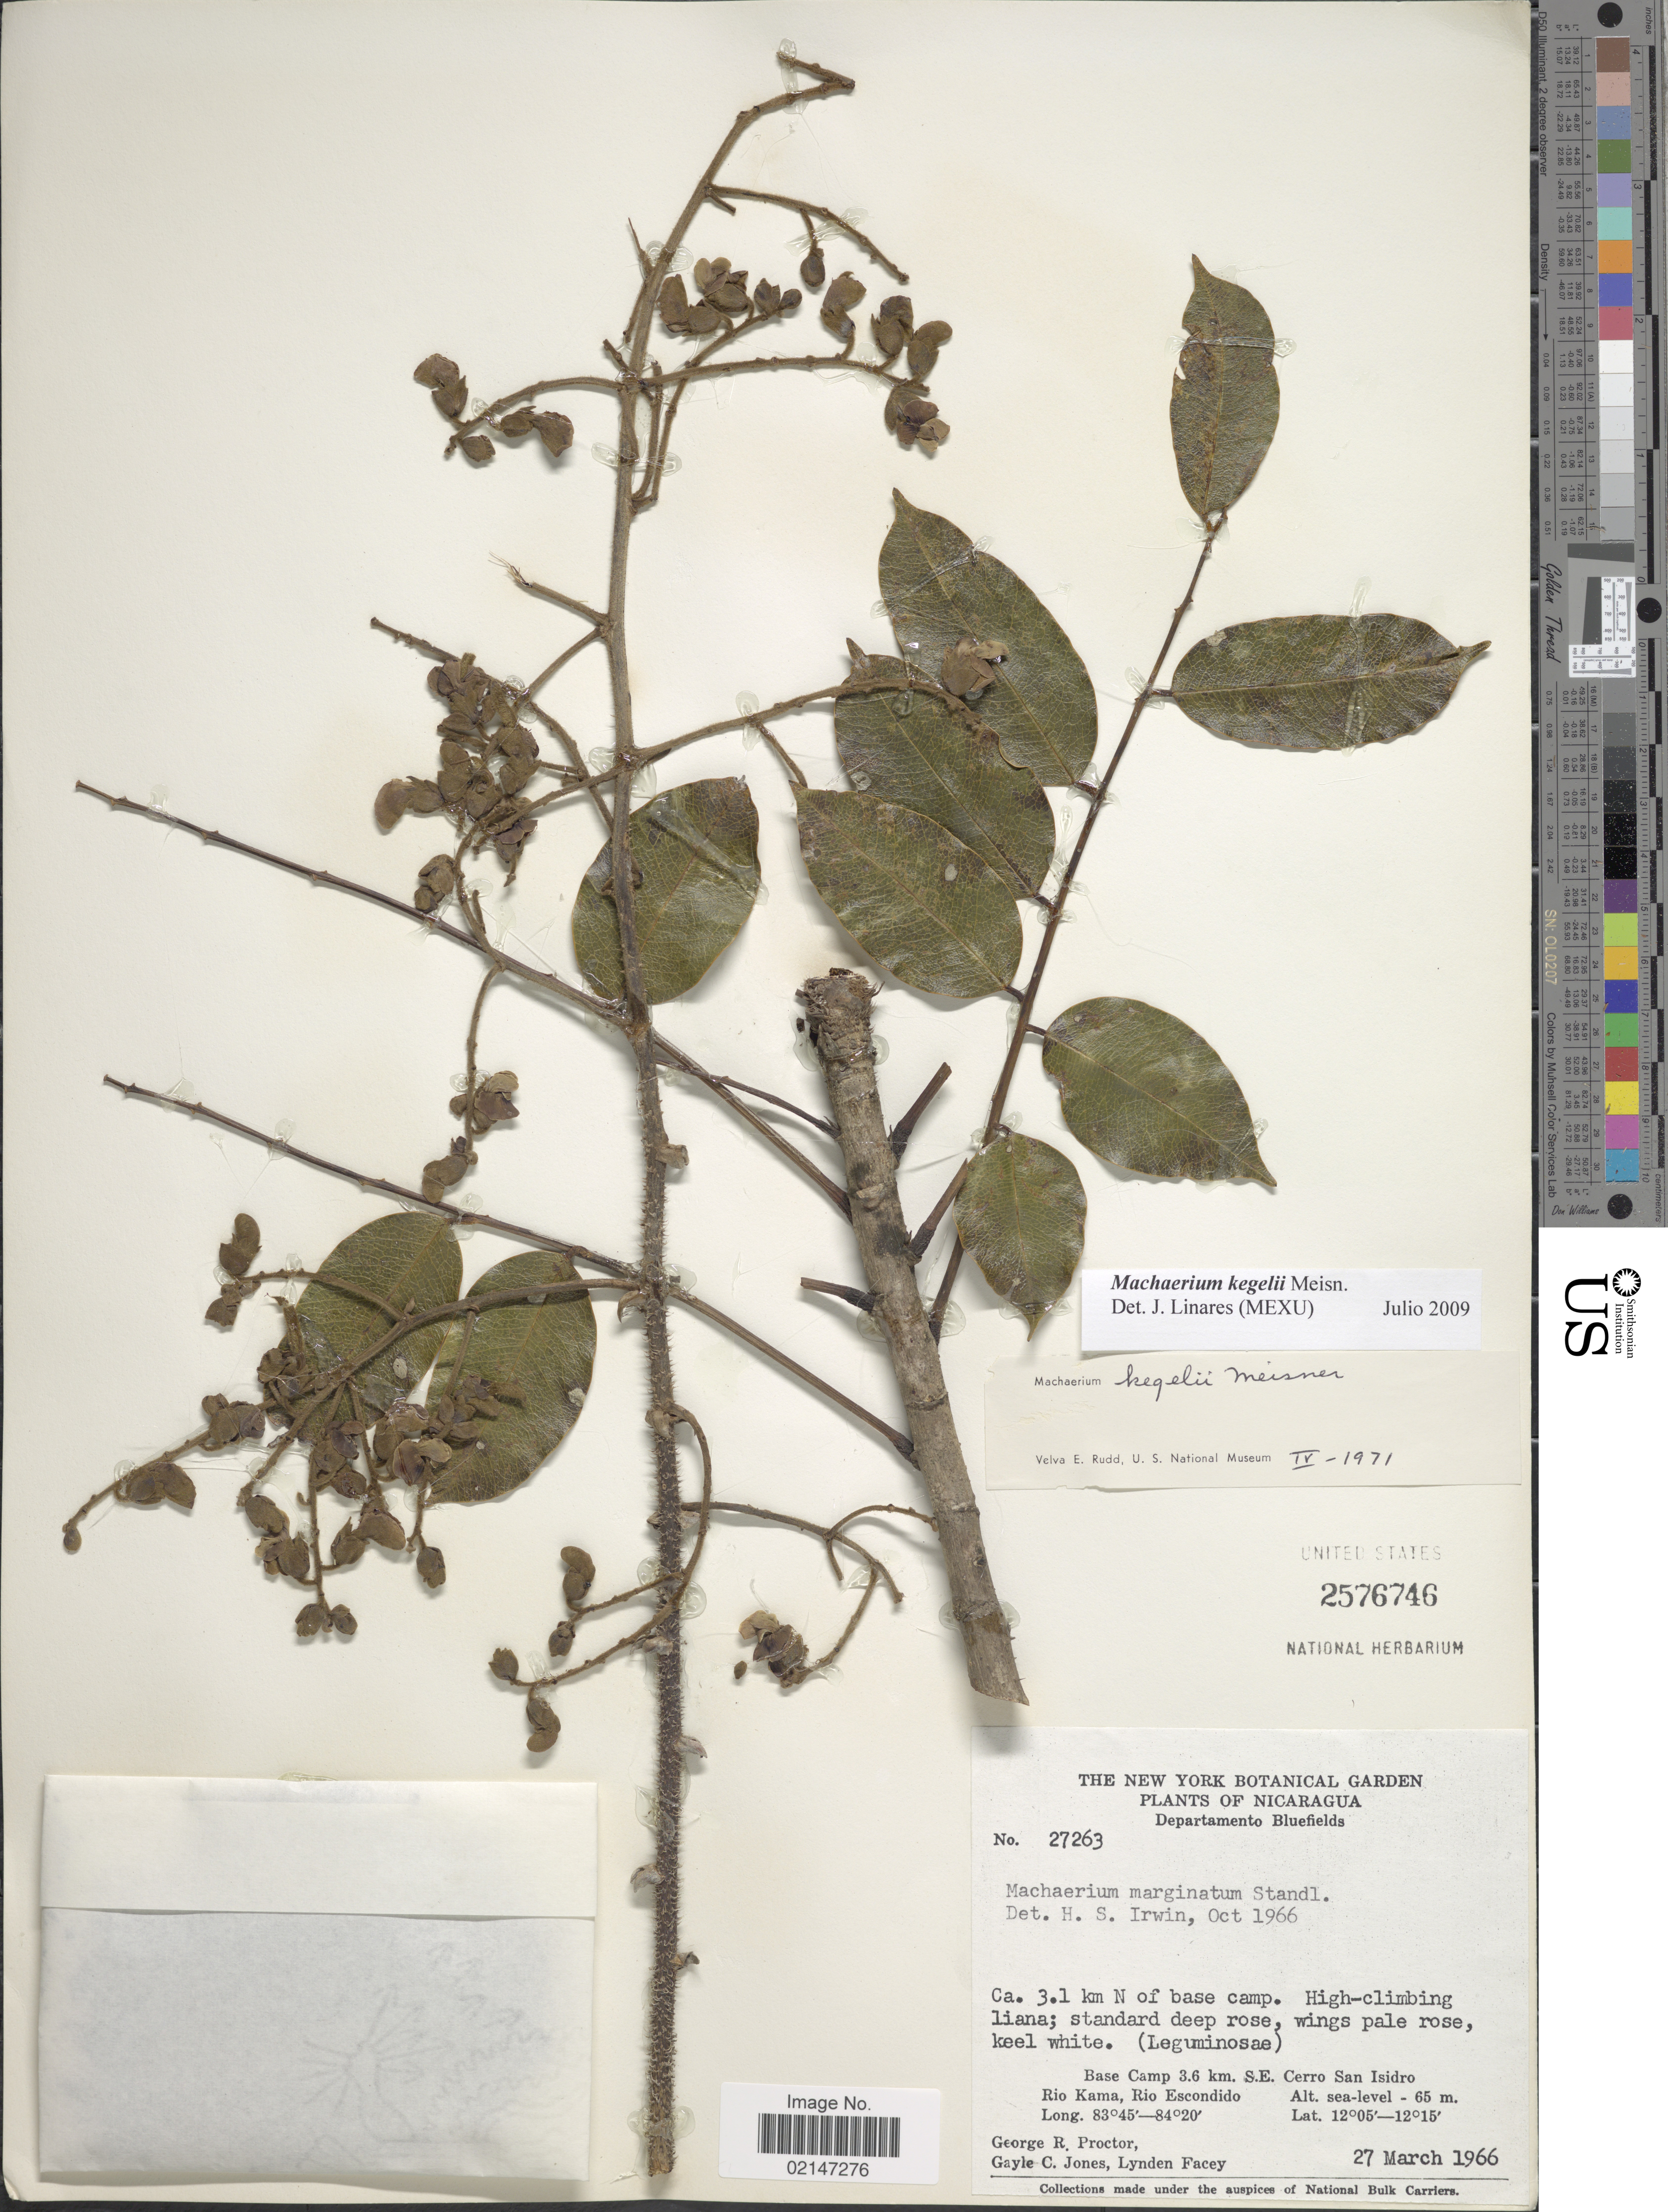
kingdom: Plantae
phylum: Tracheophyta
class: Magnoliopsida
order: Fabales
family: Fabaceae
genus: Machaerium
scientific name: Machaerium kegelii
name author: Meisn.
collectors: G. Proctor, G. C. Jones & L. Facey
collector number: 27263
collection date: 1966-03-27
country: Nicaragua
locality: Departamento Bluefields, Ca. 3.1 km N of base camp, base Camp 3.6 km S.E. Cerro San Isisdro Rio Kama, Rio Escondido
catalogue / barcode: US 2576746